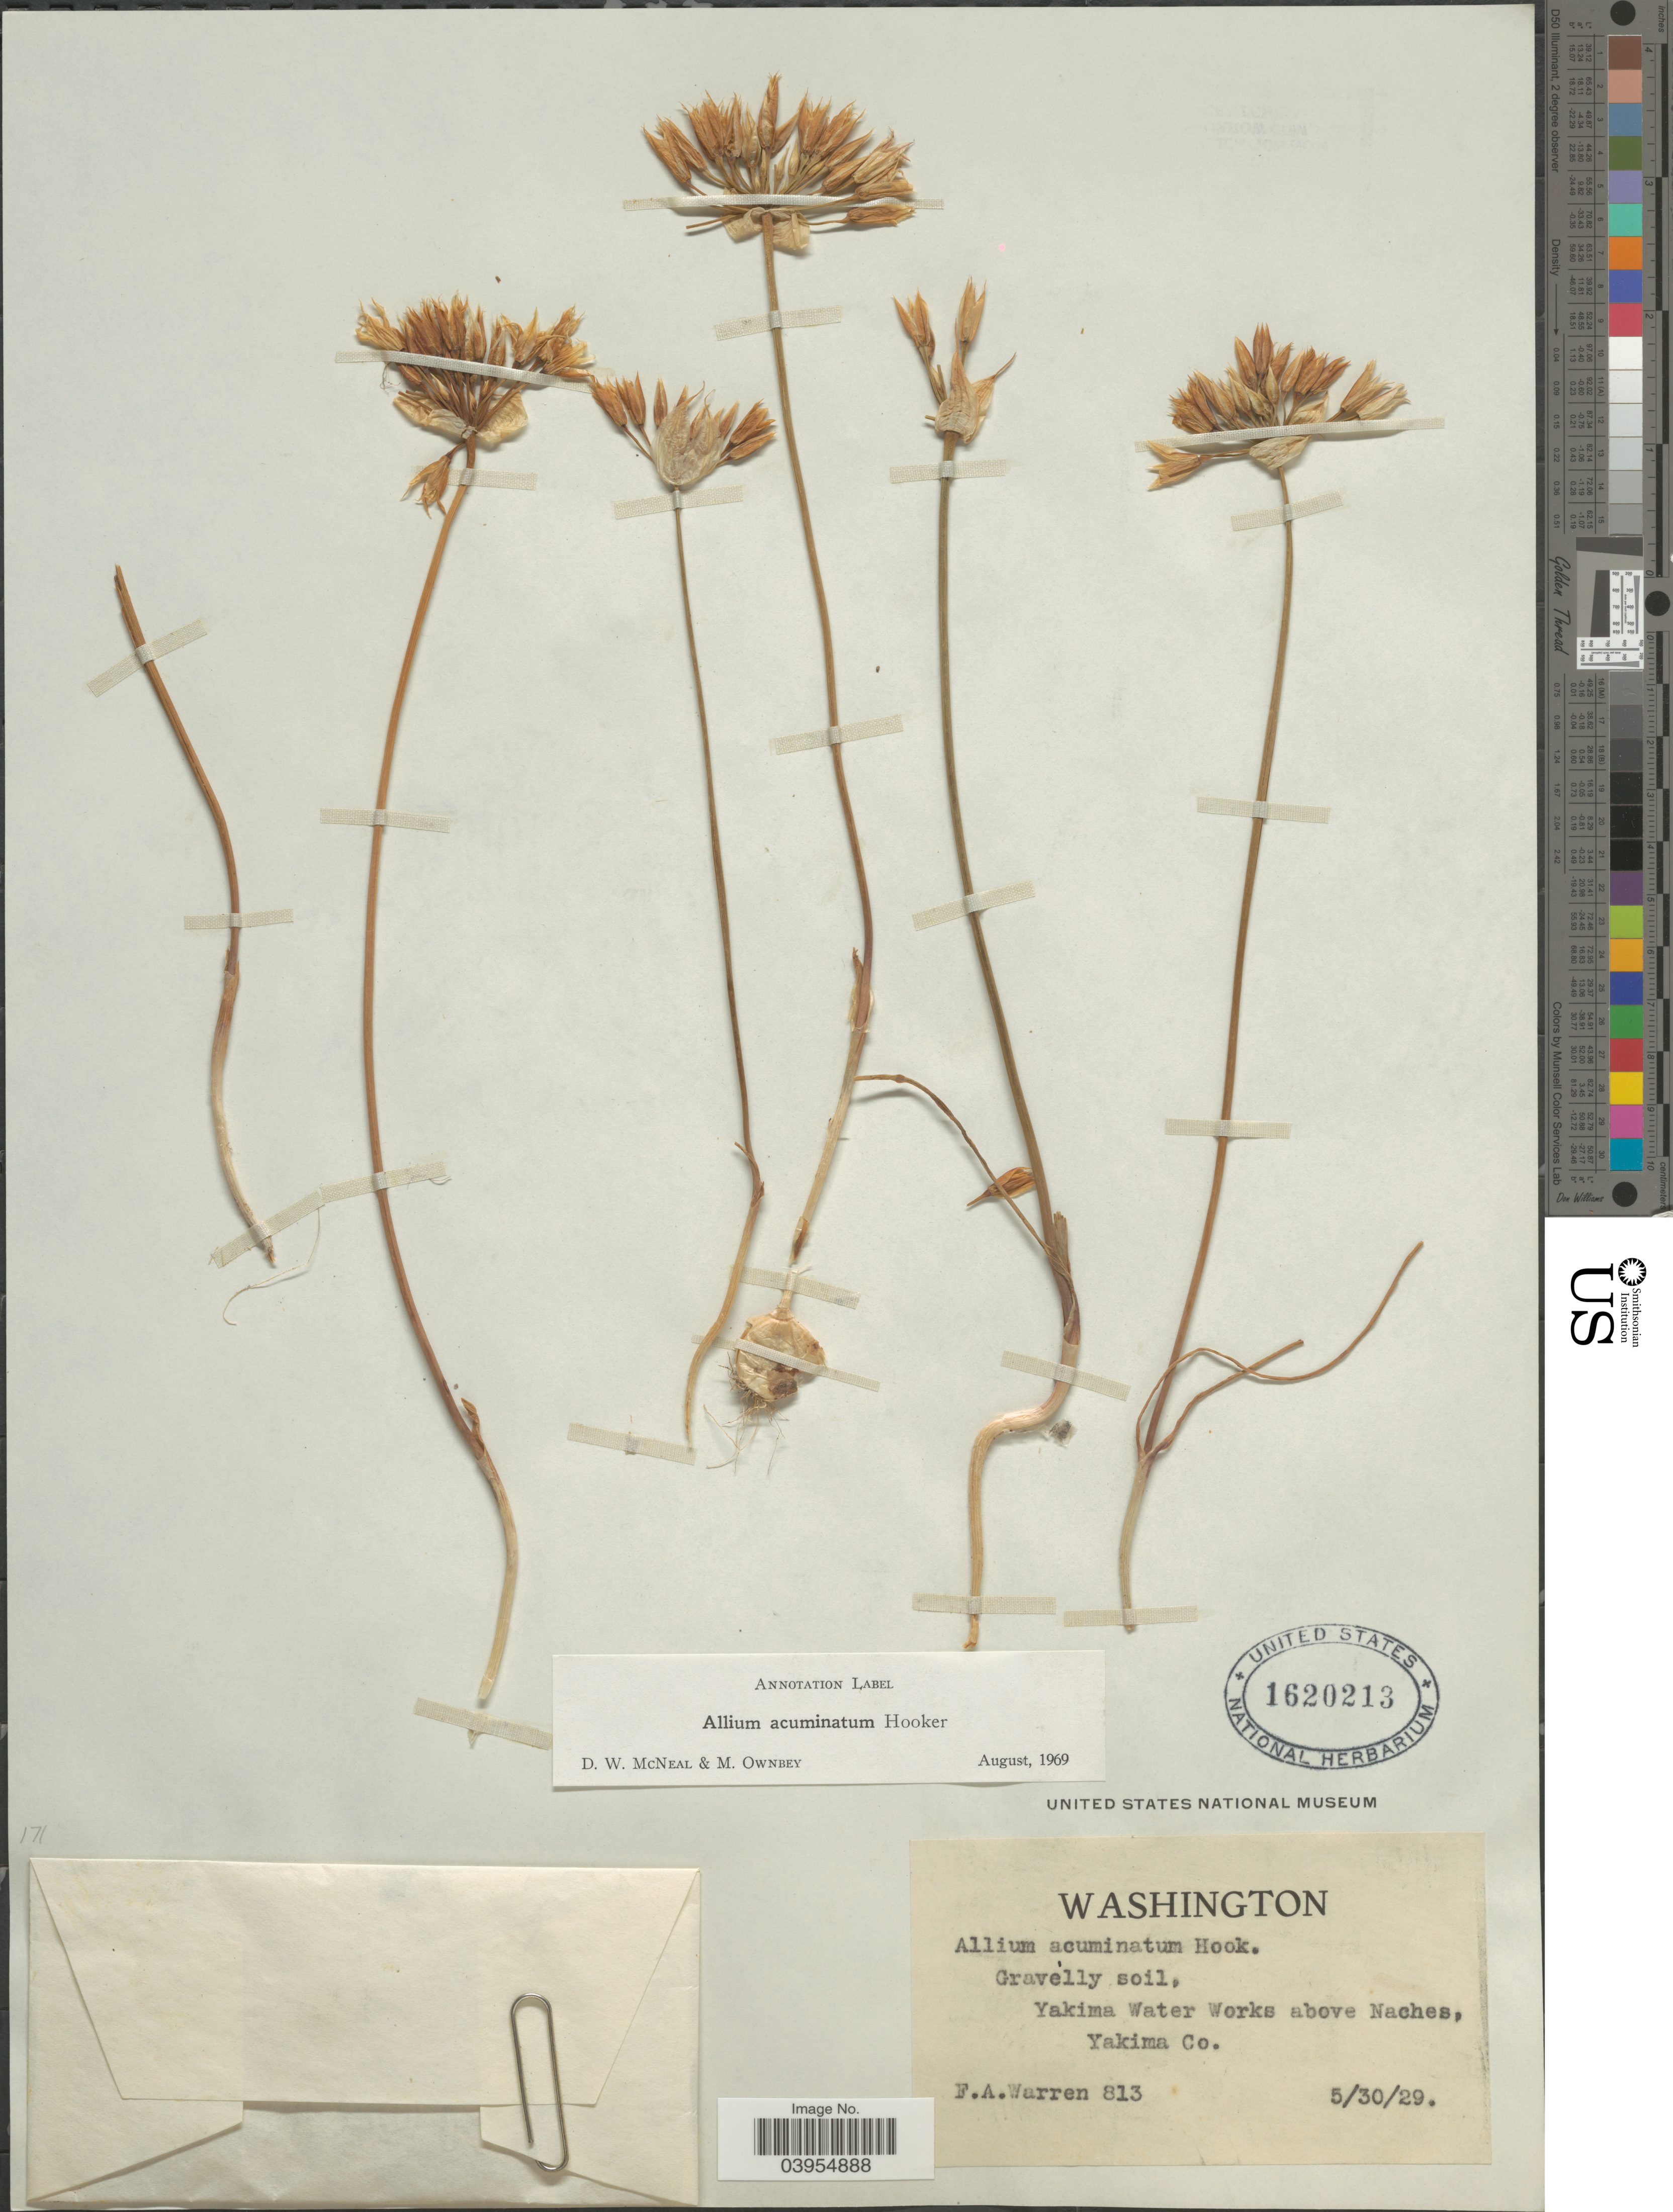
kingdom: Plantae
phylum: Tracheophyta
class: Liliopsida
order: Asparagales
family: Amaryllidaceae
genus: Allium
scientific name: Allium acuminatum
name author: Hook.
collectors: F. Warren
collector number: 813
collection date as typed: Transcribed d/m/y: 30/5/29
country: United States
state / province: Washington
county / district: Yakima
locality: Yakima Water Works above Naches, Yakima Co.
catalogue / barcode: US 1620213